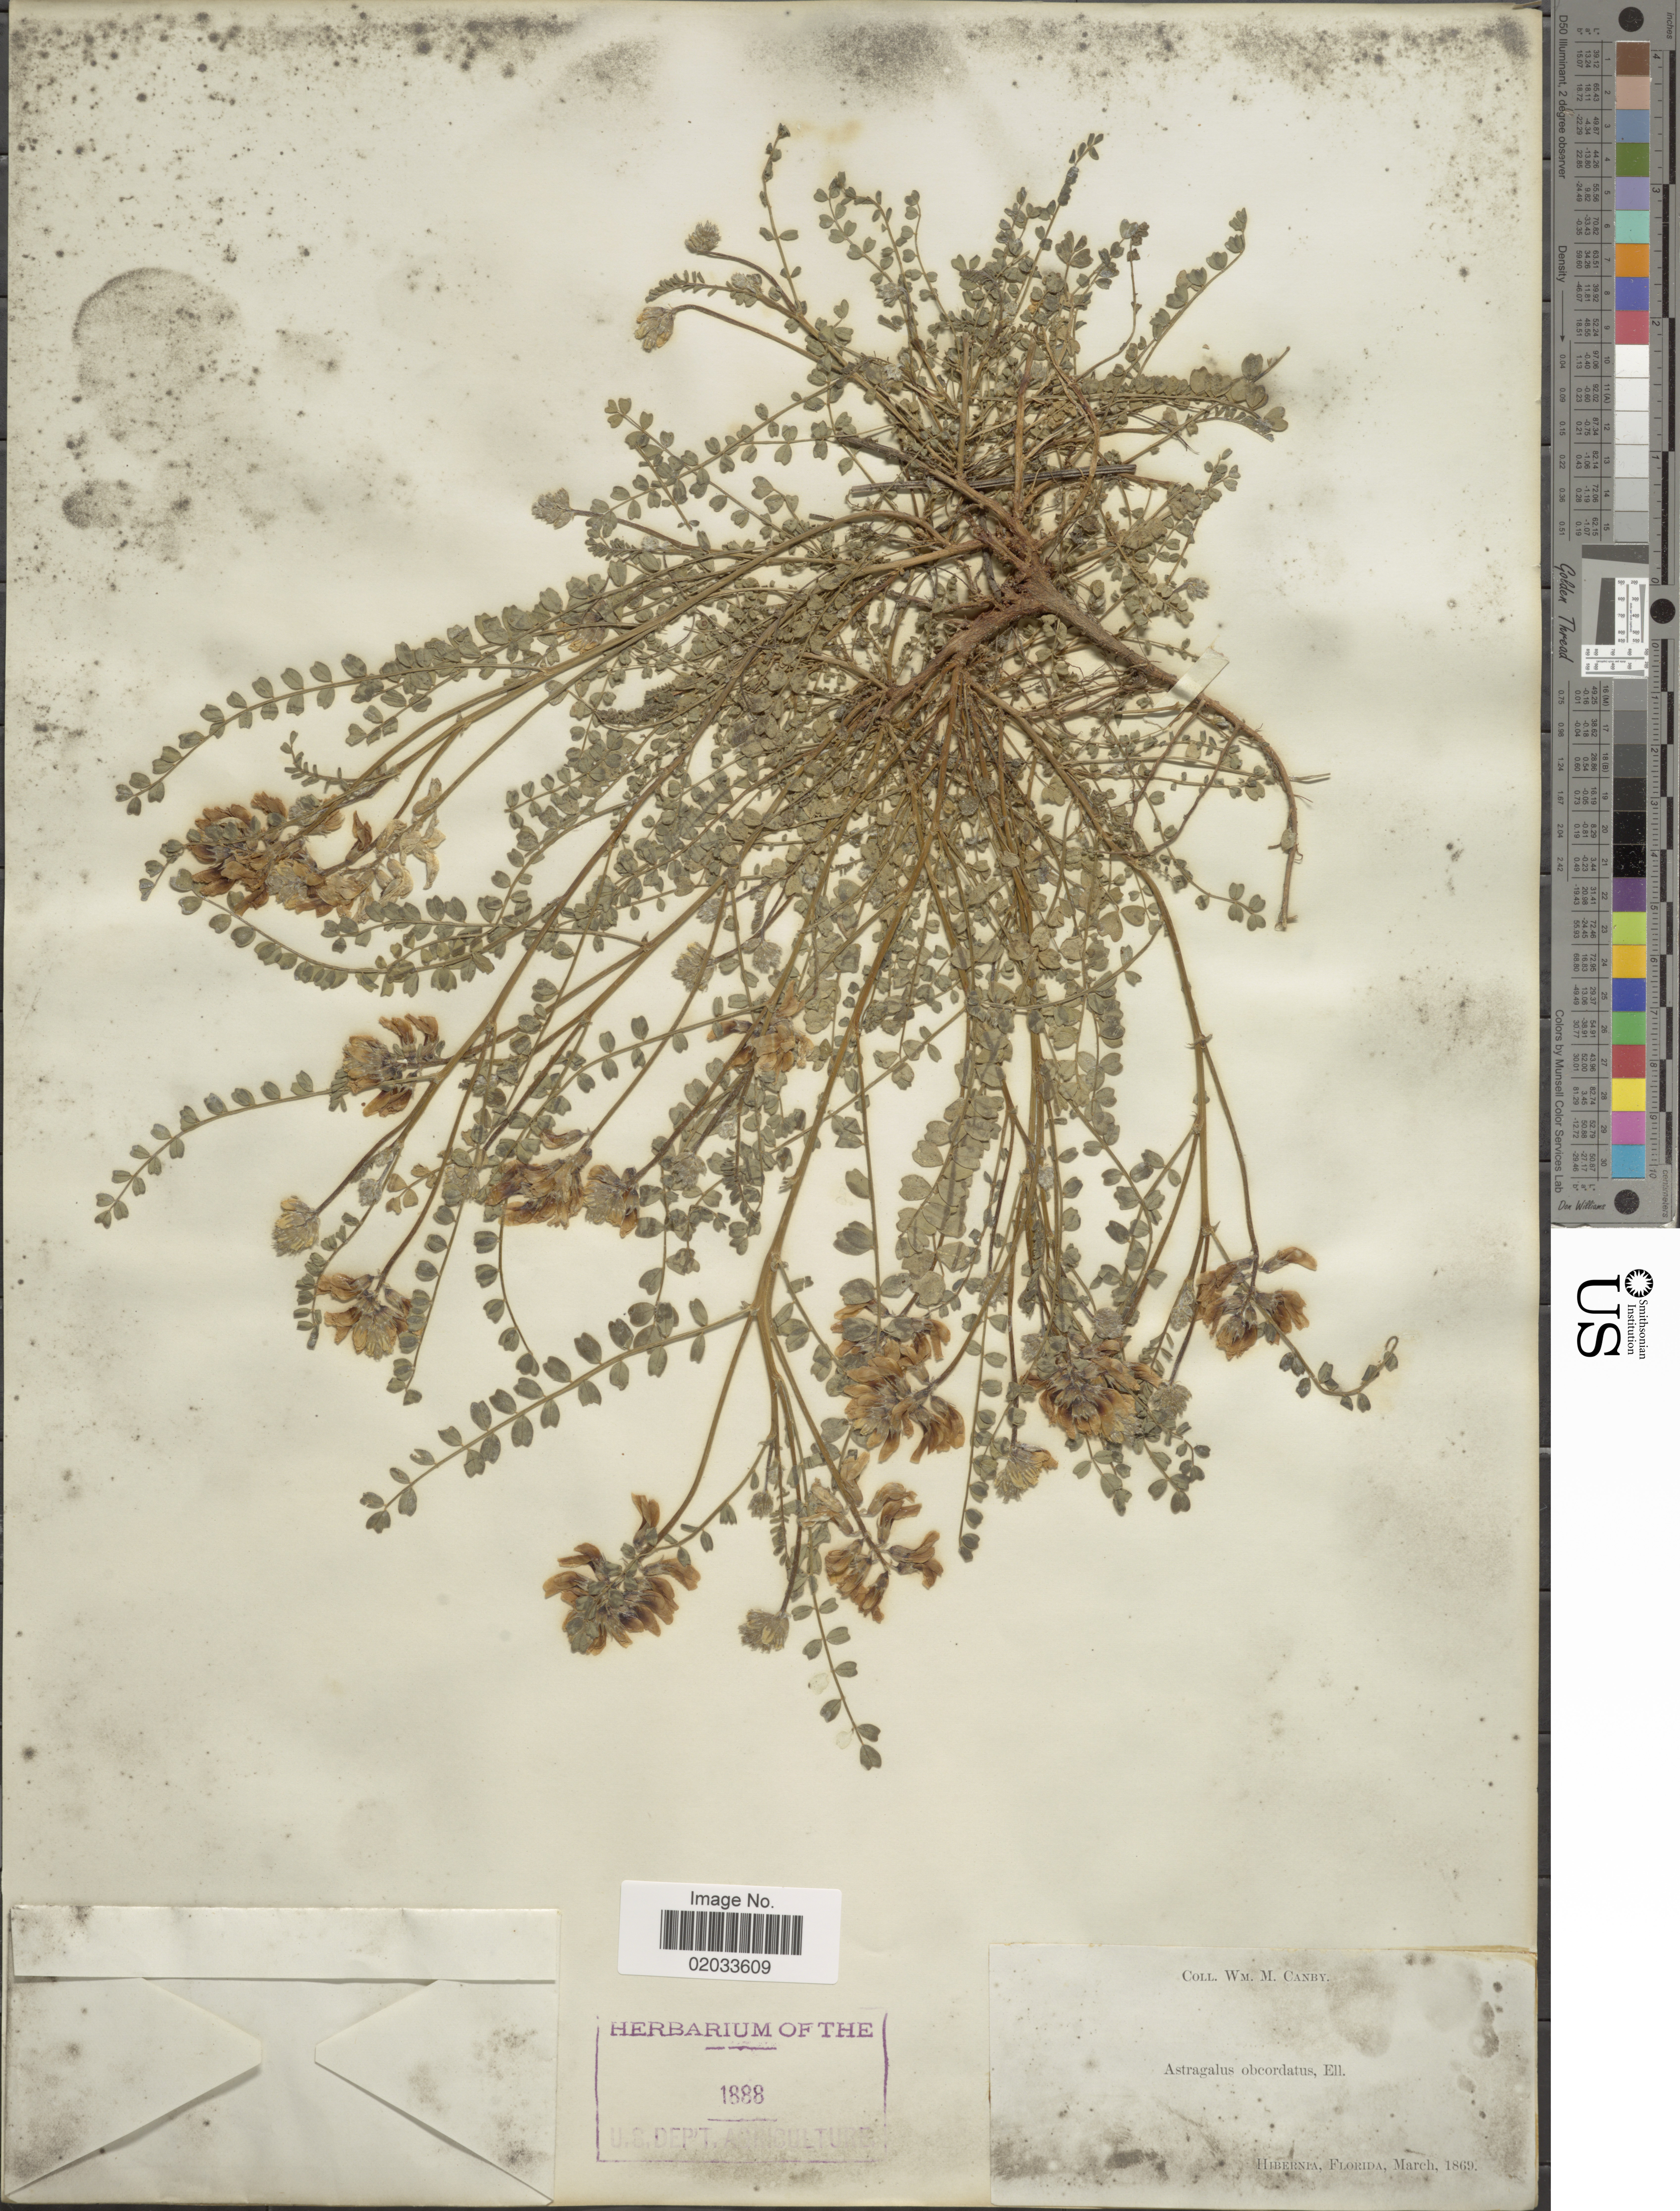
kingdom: Plantae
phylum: Tracheophyta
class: Magnoliopsida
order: Fabales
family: Fabaceae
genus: Astragalus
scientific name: Astragalus obcordatus Boiss., nom. illeg.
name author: Boiss.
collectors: W. M. Canby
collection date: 1869-03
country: United States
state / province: Florida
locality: Hibernia.